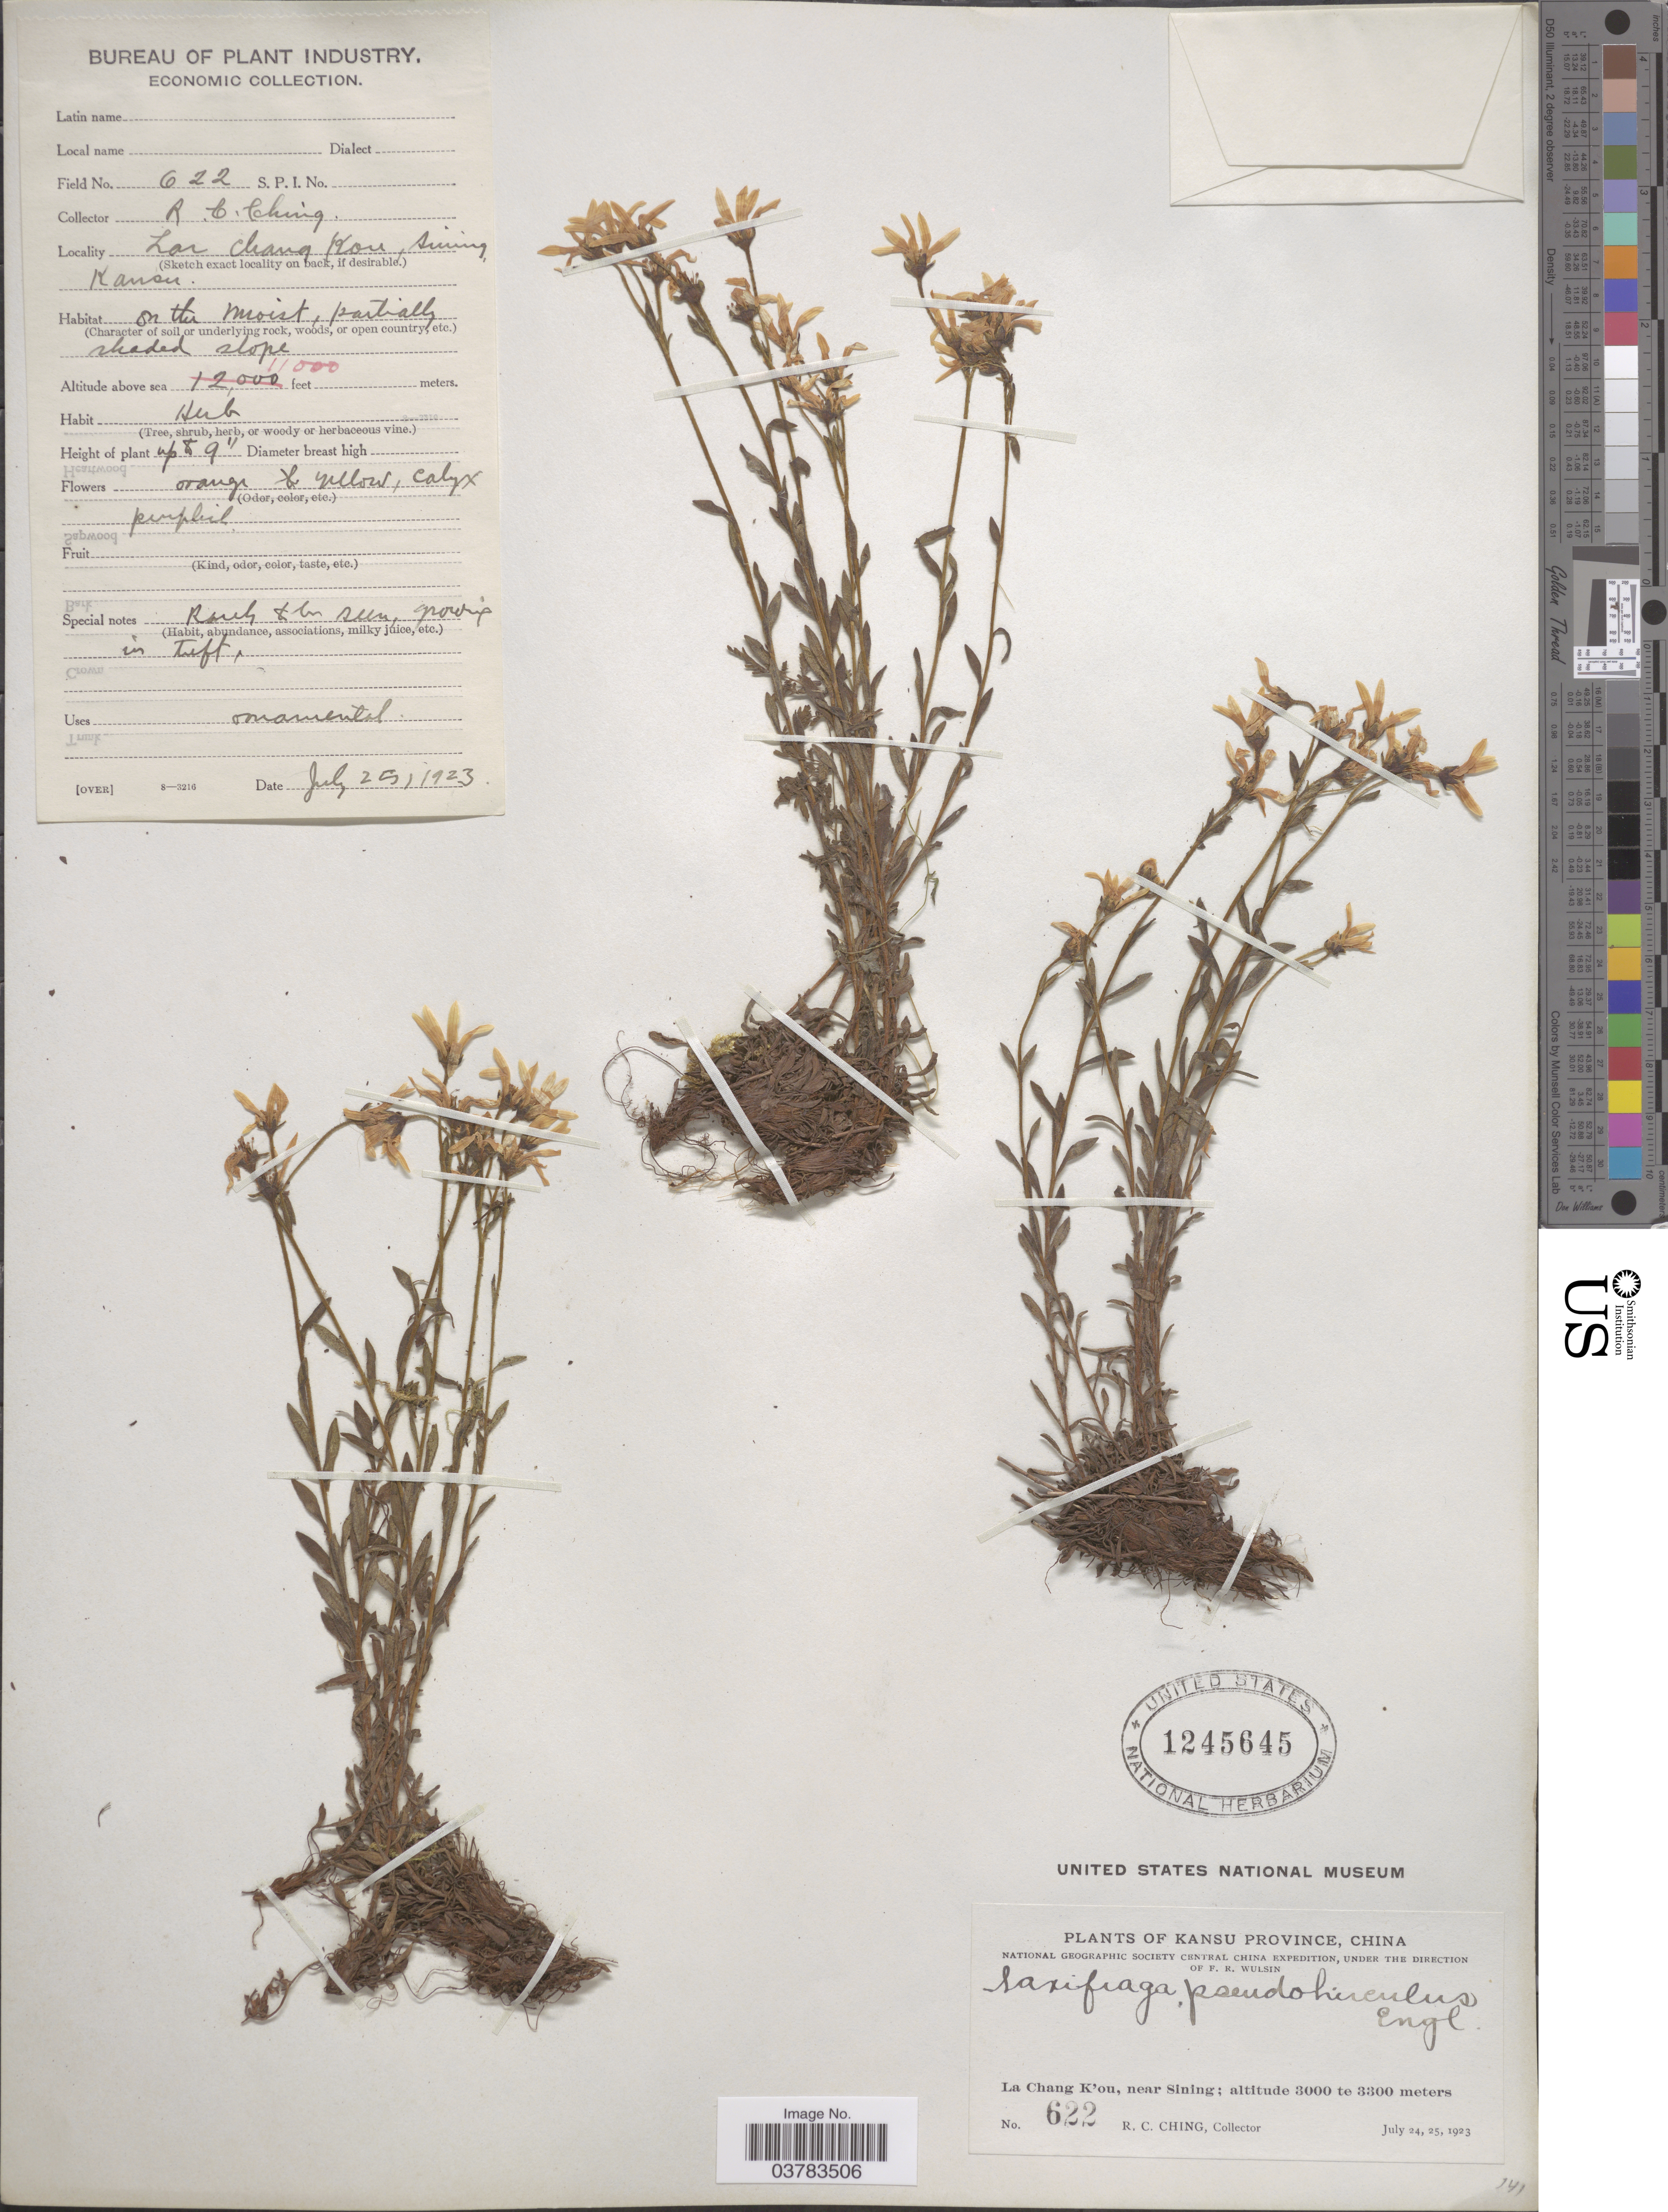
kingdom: Plantae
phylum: Tracheophyta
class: Magnoliopsida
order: Saxifragales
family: Saxifragaceae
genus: Saxifraga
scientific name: Saxifraga pseudohirculus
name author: Engl.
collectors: R. C. Ching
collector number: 622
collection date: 1923-07-25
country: China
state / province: Gansu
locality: Kansu Province. National Geographic Society Central China Expedition. La Chang K'ou, near Sining.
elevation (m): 3353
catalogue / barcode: US 1245645